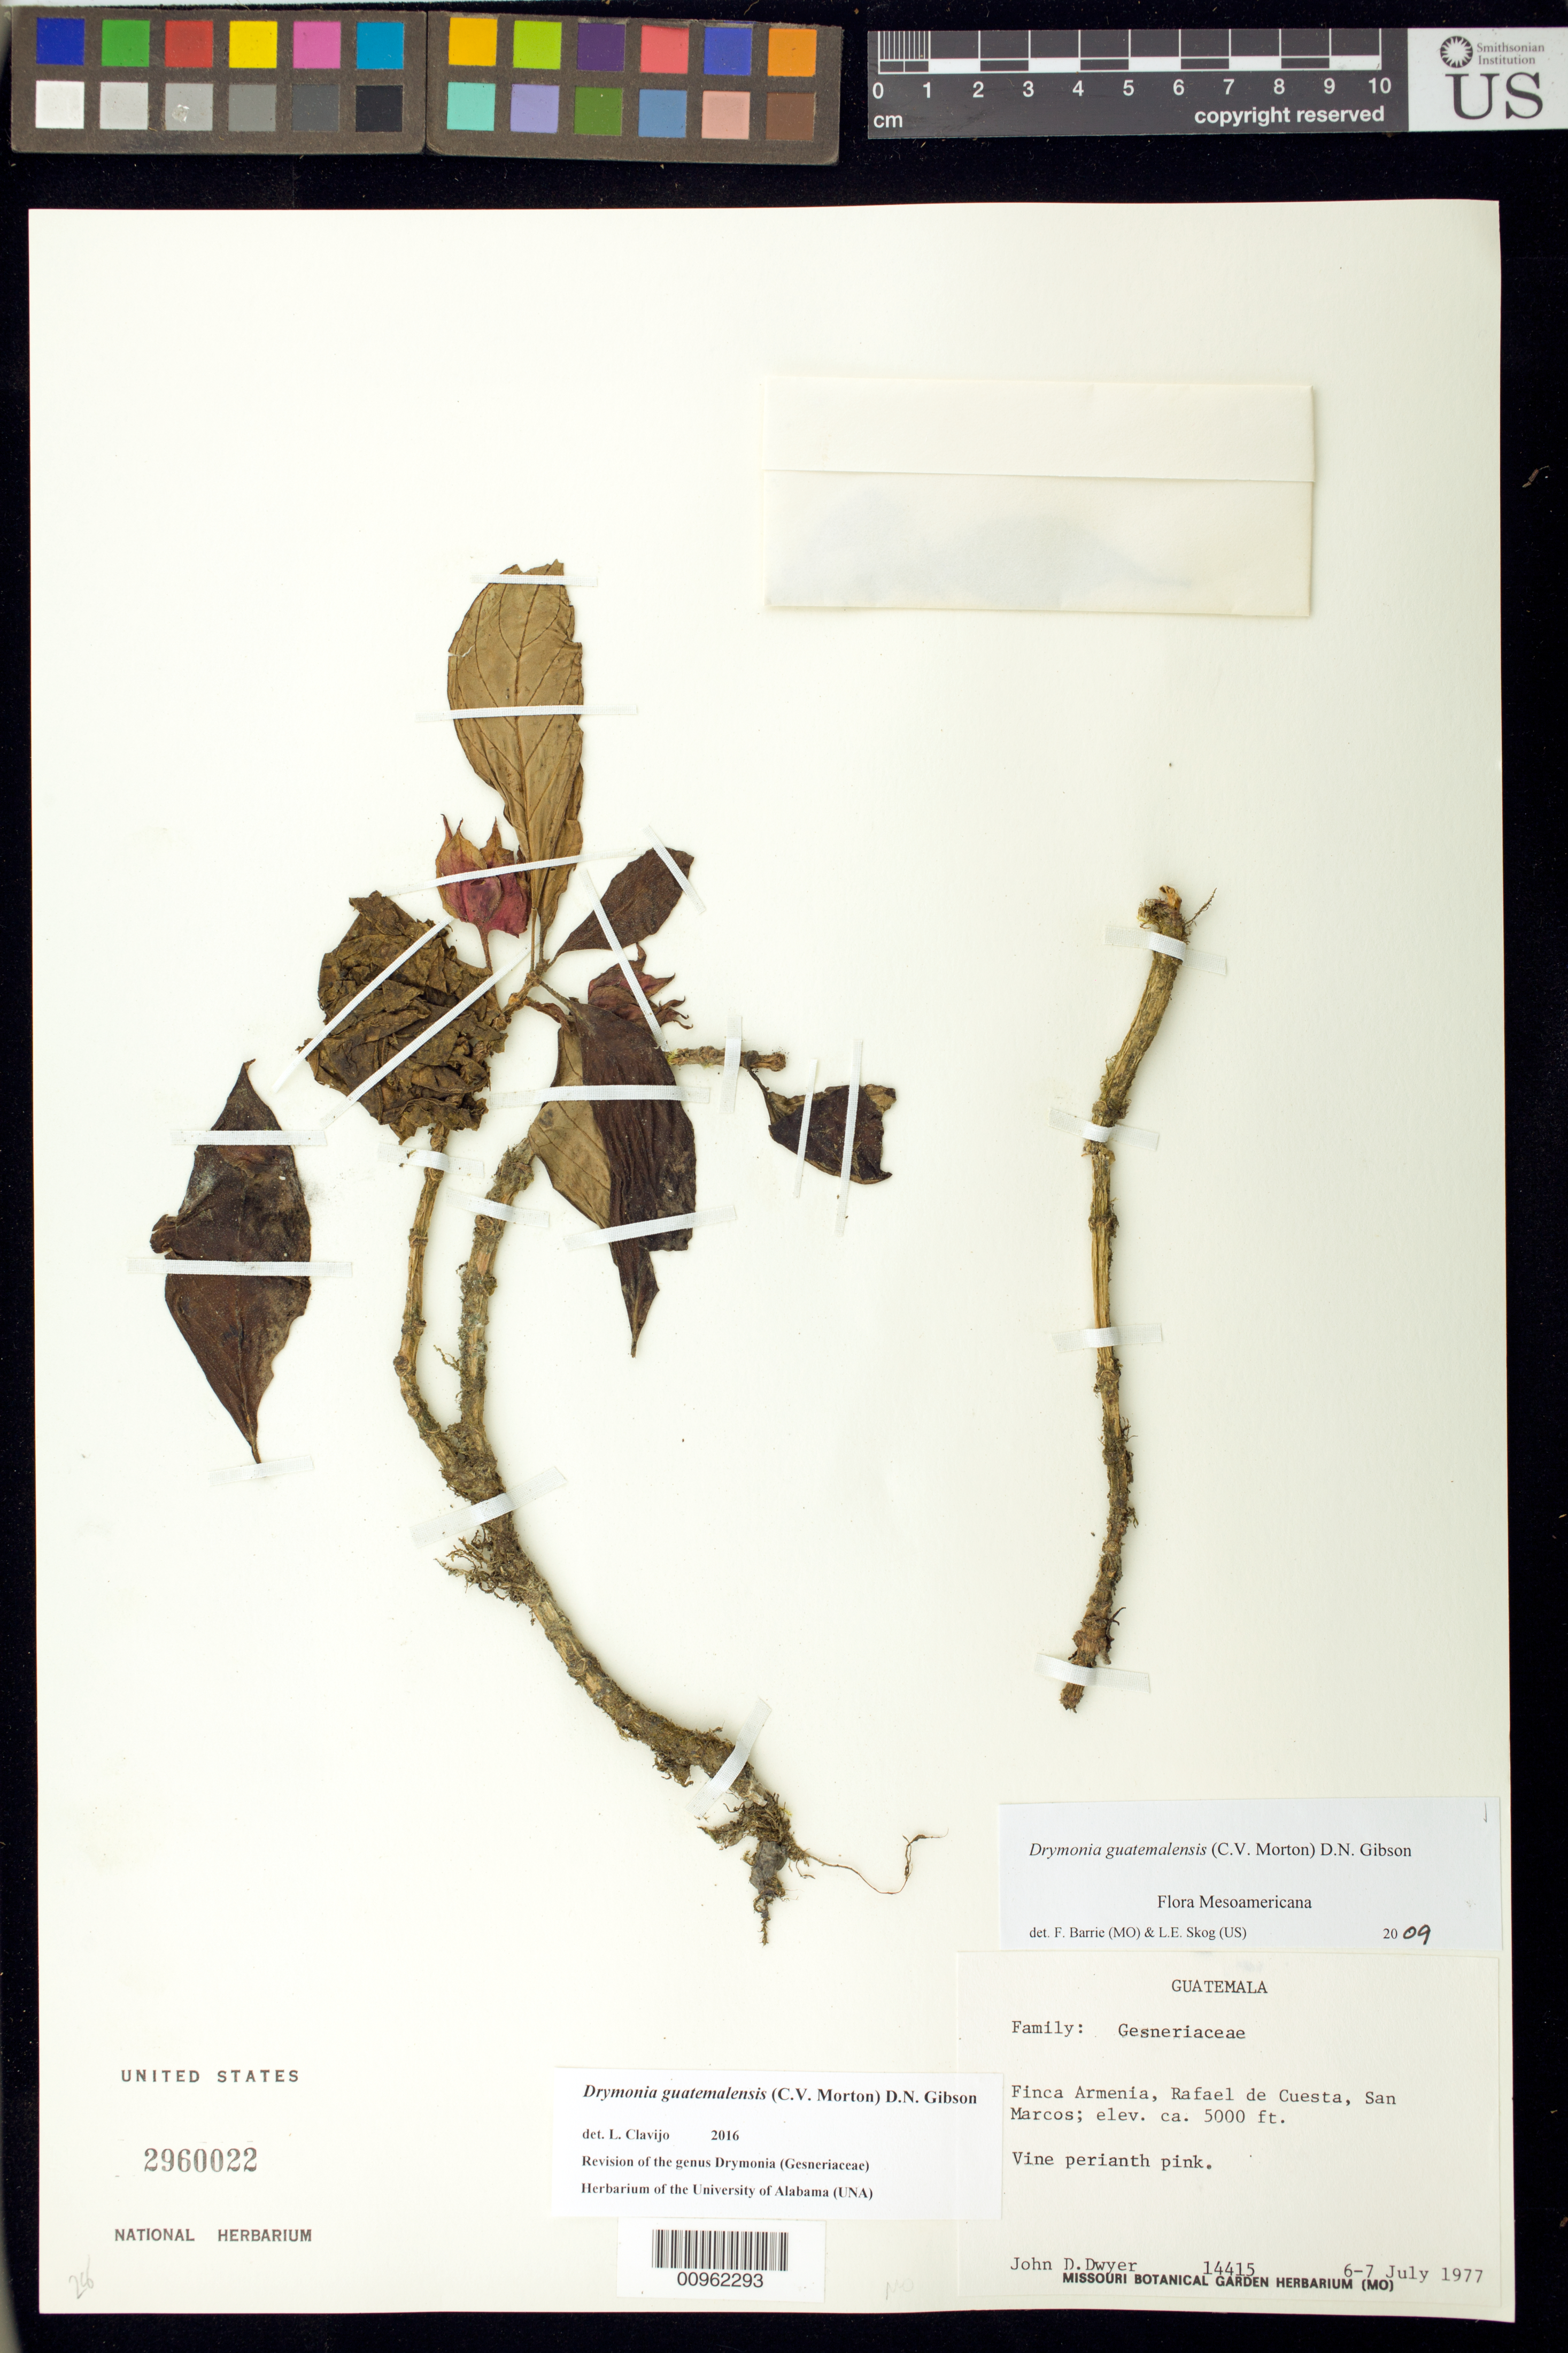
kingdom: Plantae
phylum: Tracheophyta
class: Magnoliopsida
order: Lamiales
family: Gesneriaceae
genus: Drymonia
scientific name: Drymonia guatemalensis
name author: (C.V. Morton) D.N. Gibson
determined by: Barrie, F. R.; Skog, Laurence E.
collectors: J. D. Dwyer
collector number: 14415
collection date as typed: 6-7 Jul 1977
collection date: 1977-07-06/1977-07-07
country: Guatemala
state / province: San Marcos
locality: Finca Armenia, Rafael de Cuesta, San Marcos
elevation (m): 1524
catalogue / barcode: US 2960022